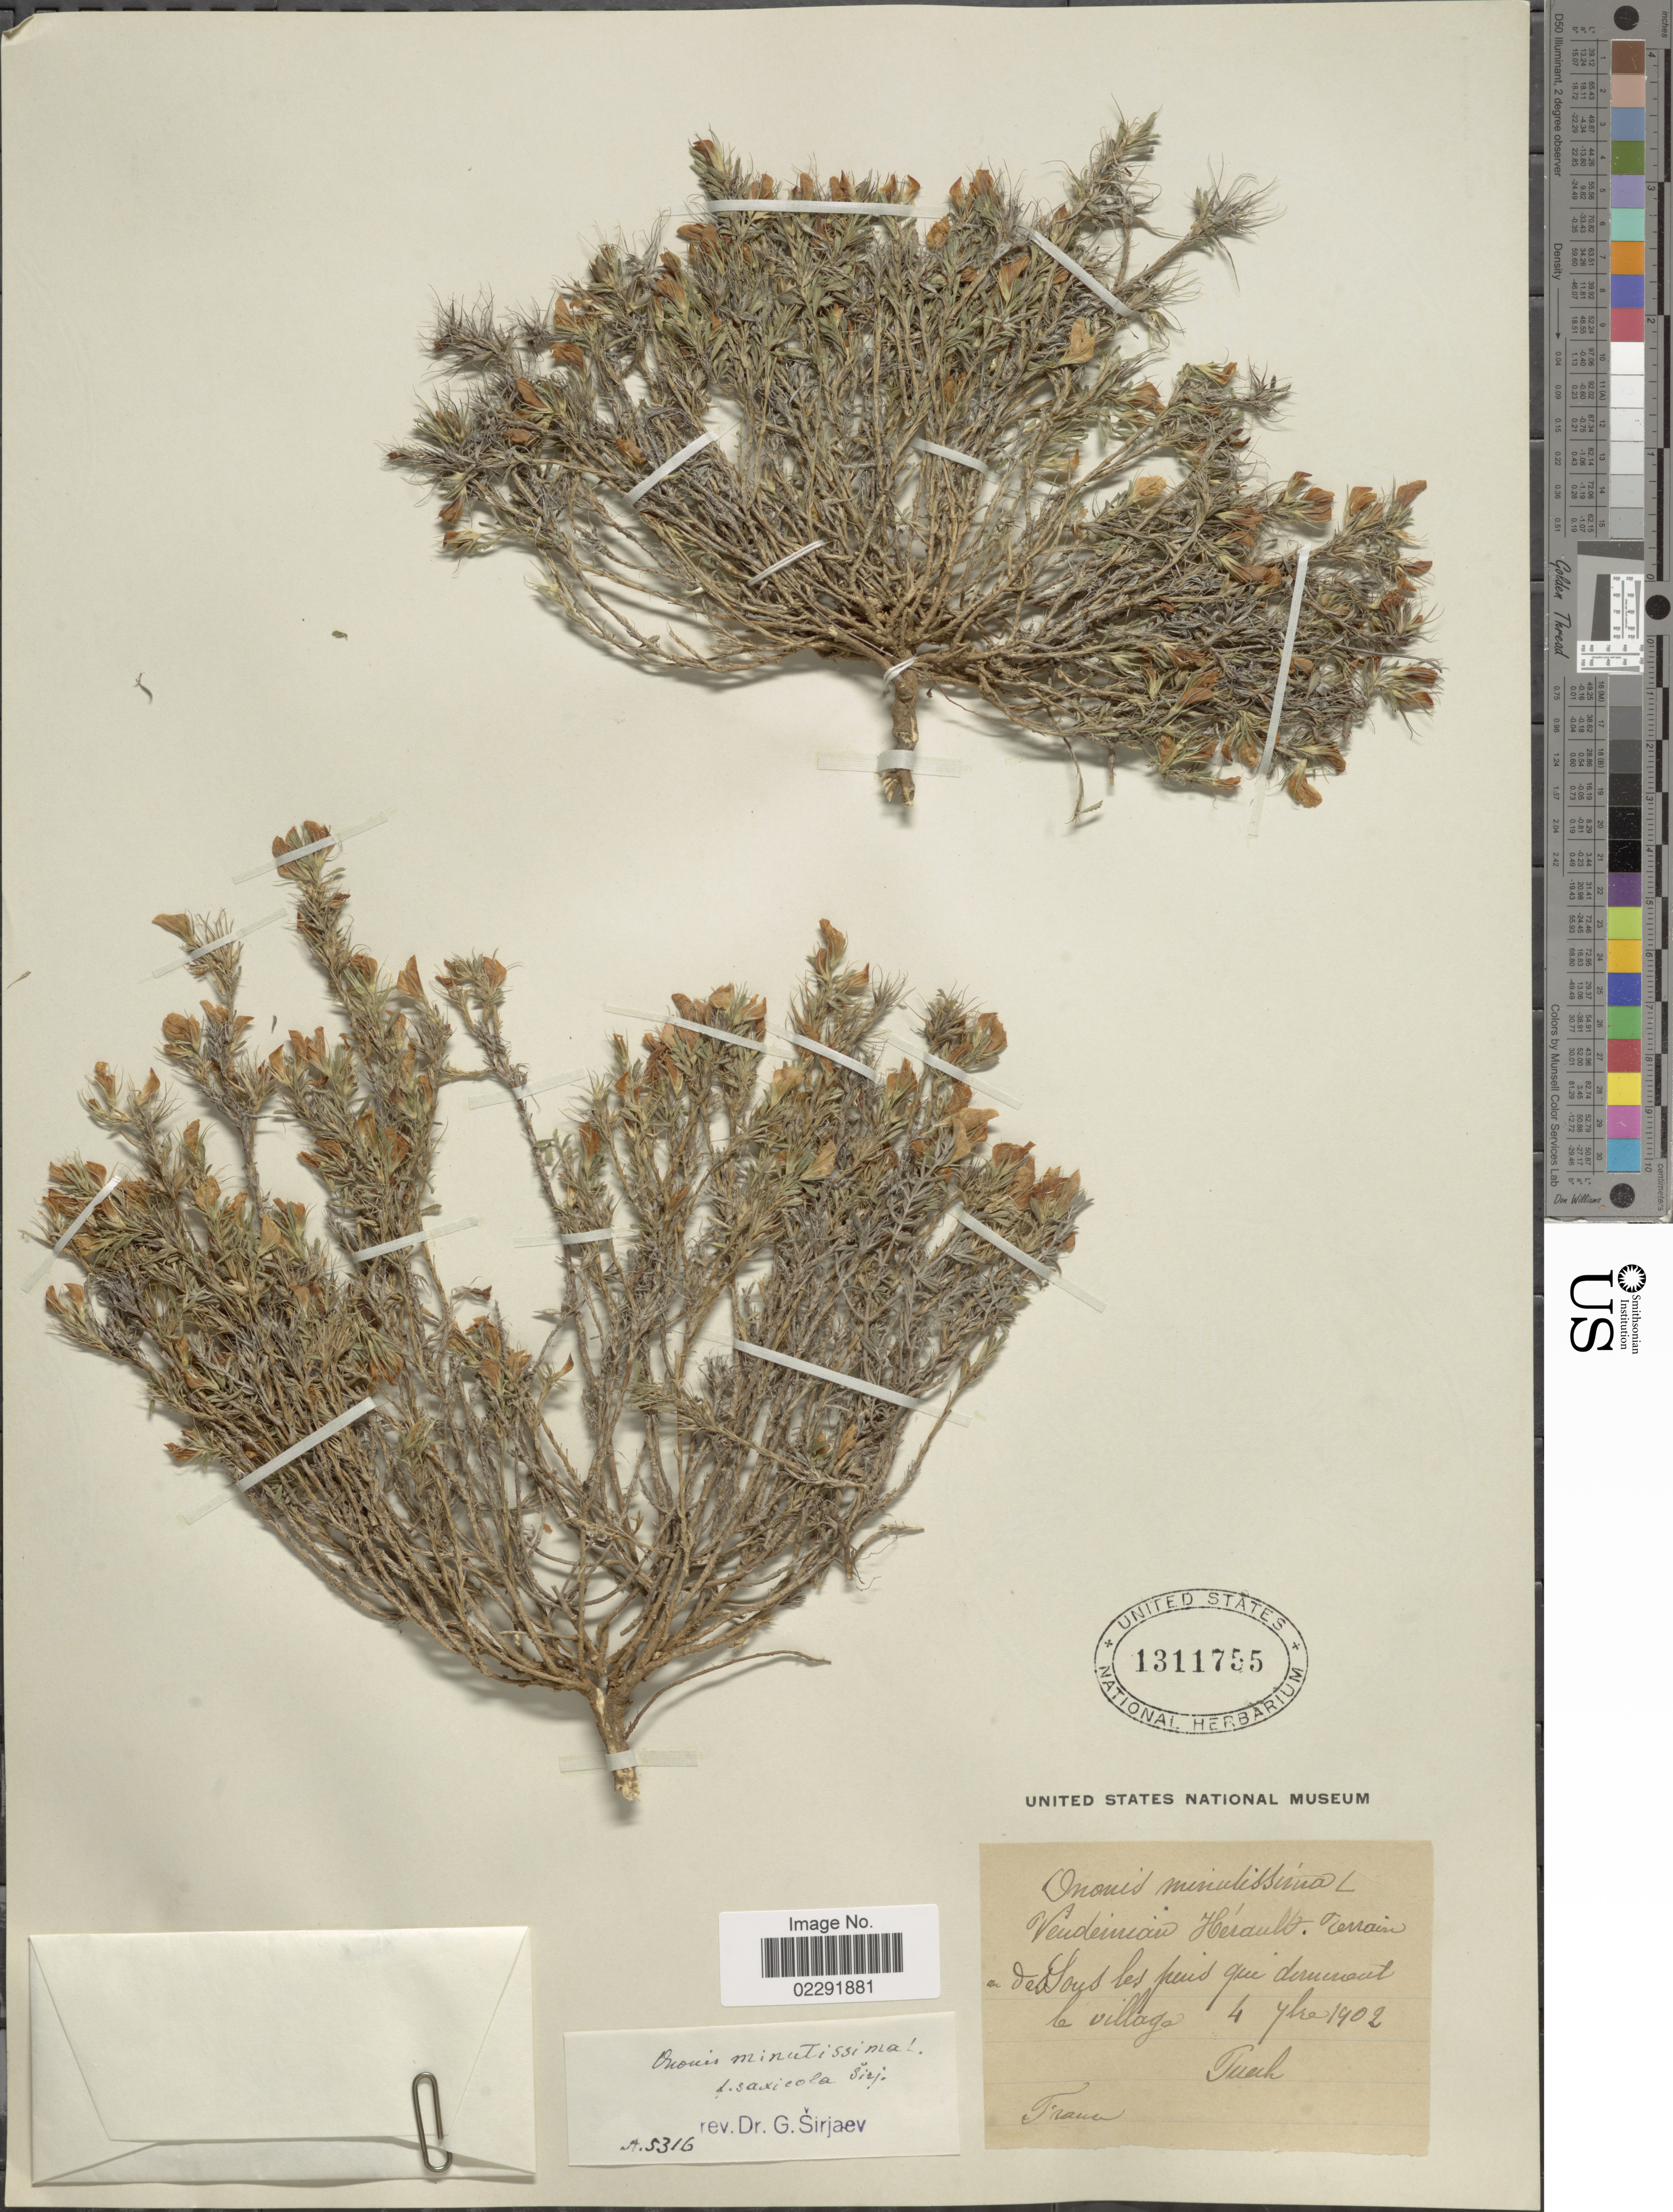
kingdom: Plantae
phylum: Tracheophyta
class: Magnoliopsida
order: Fabales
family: Fabaceae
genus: Ononis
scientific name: Ononis minutissima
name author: L.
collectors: Puech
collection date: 1902-07-04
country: France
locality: Vewudeiman Herault, terrain de Hoys les puis qui dermout le village. [interpreted]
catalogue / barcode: US 131175